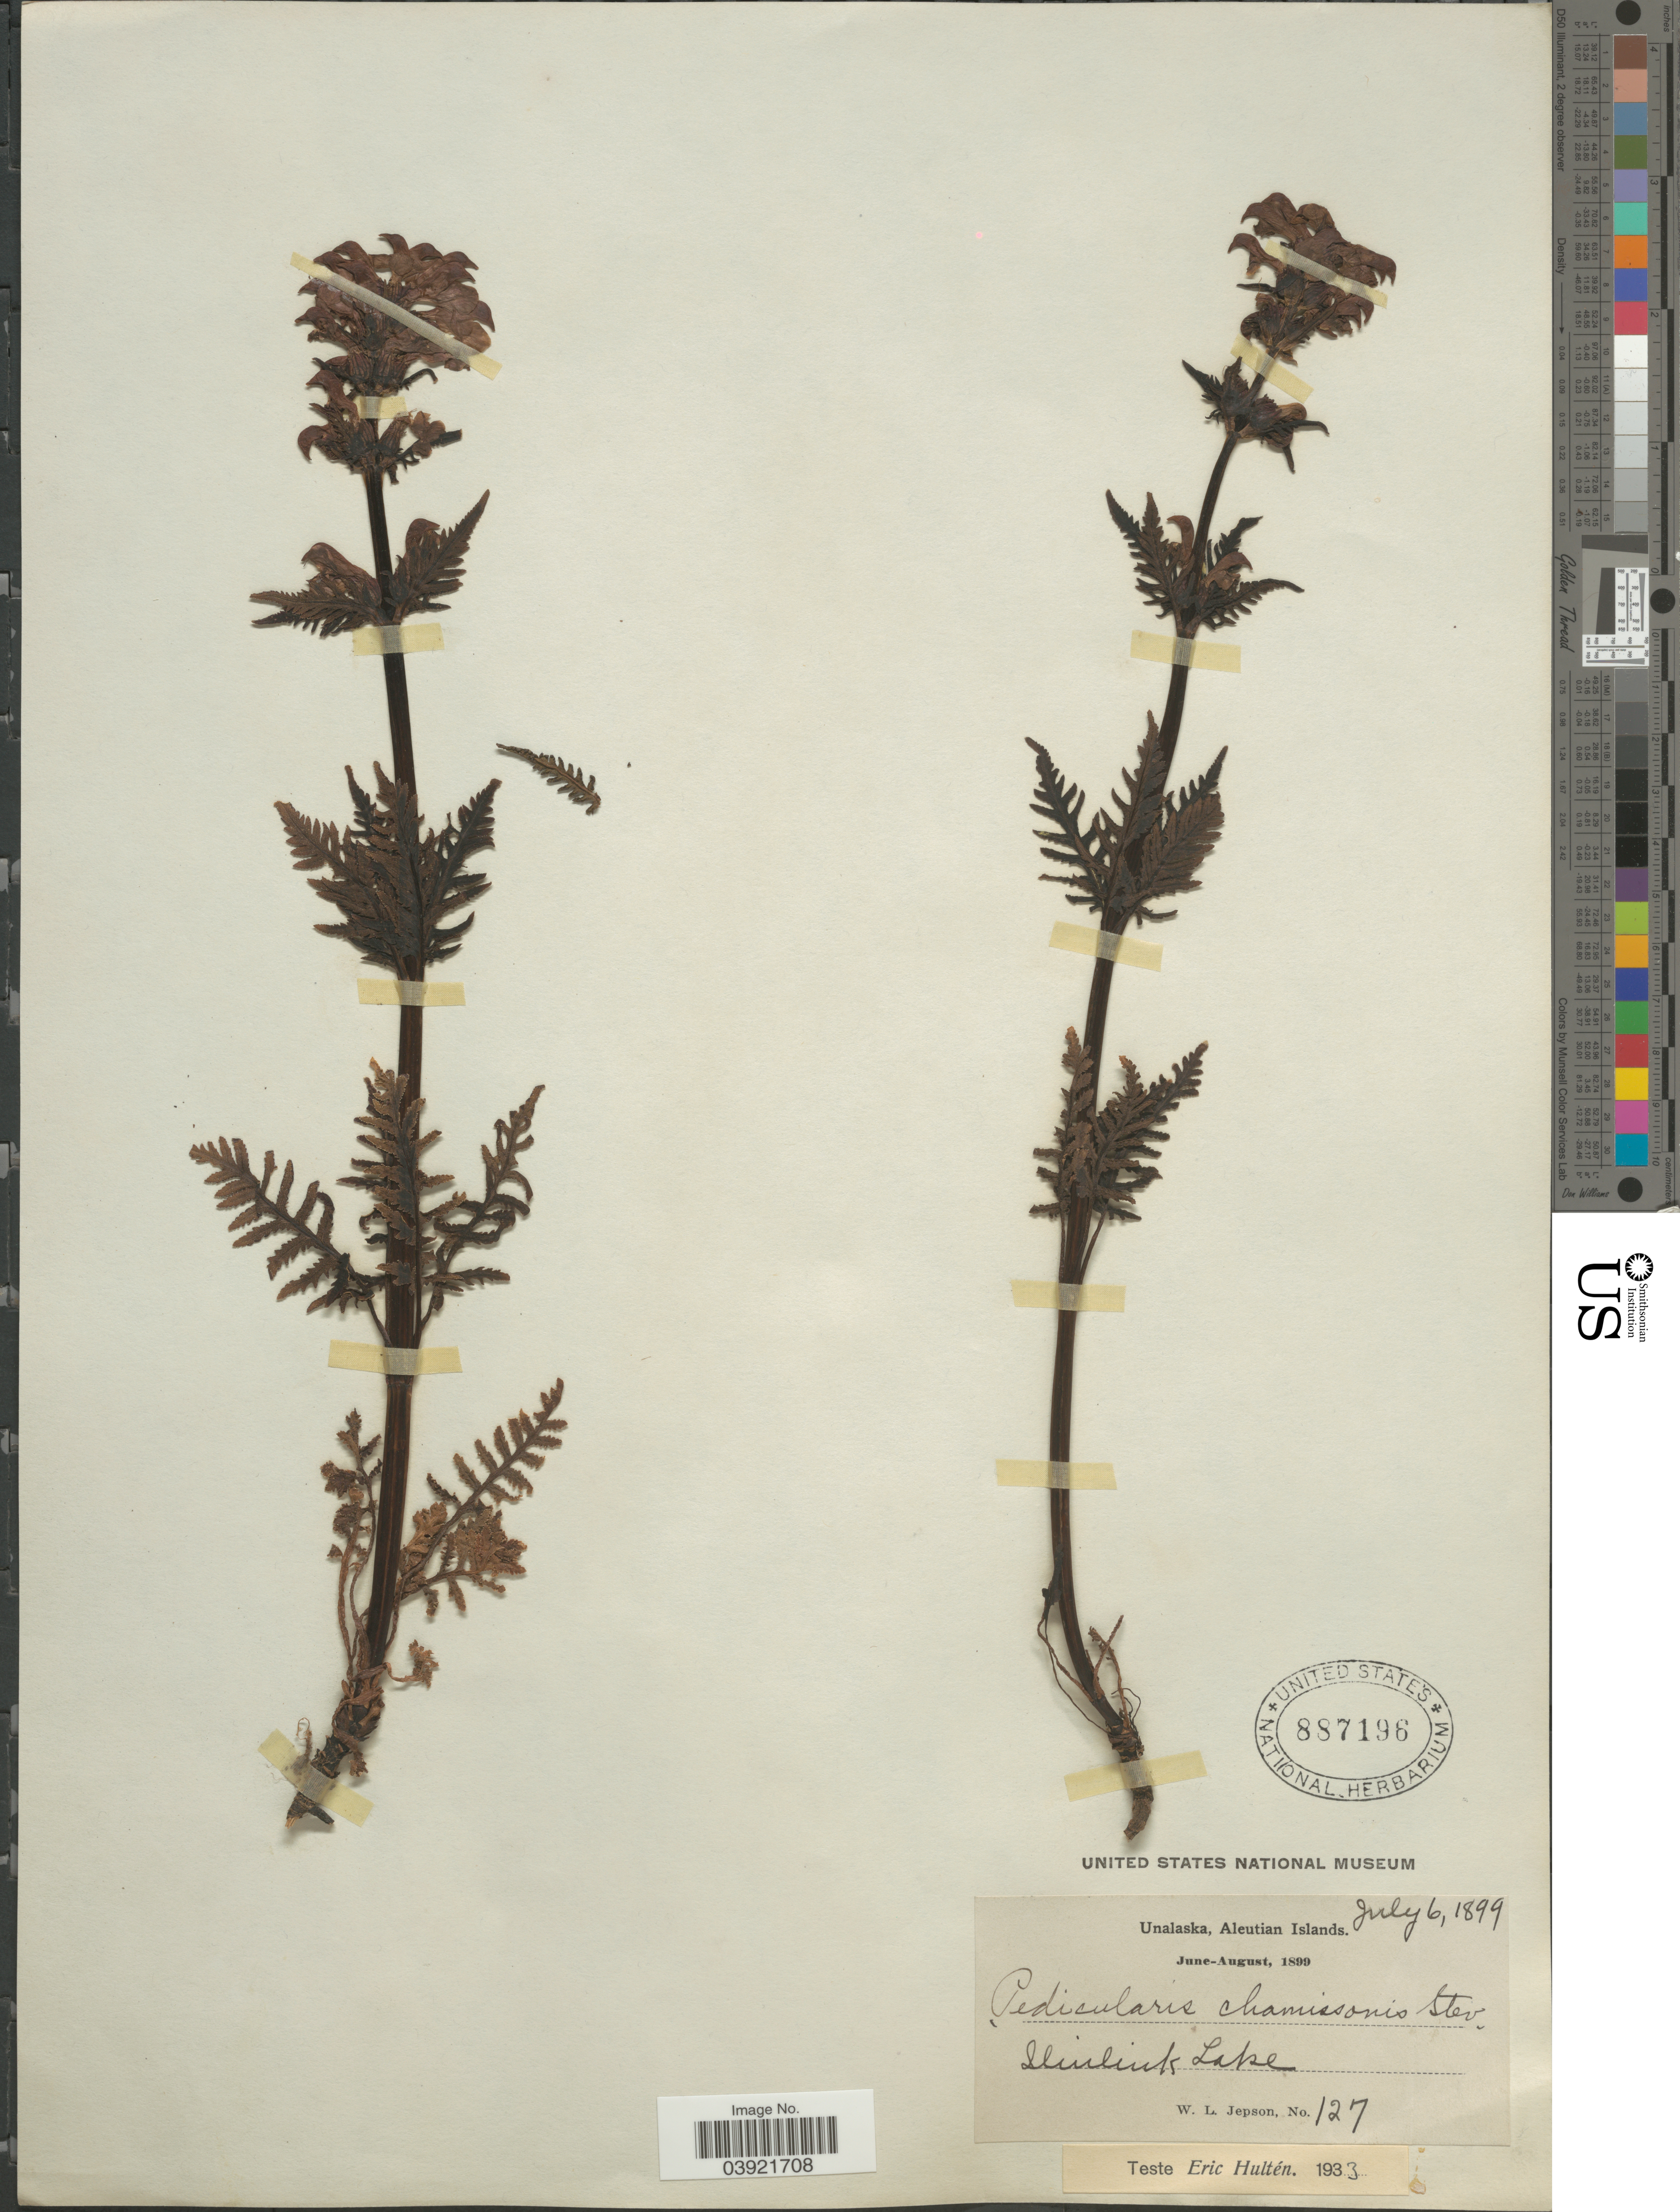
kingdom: Plantae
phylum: Tracheophyta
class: Magnoliopsida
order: Lamiales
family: Orobanchaceae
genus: Pedicularis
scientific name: Pedicularis chamissonis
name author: Steven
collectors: W. L. Jepson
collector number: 127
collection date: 1899-07-06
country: United States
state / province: Alaska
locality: Unalaska, Aleutian Islands. Iliuliuk Lake.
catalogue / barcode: US 887196